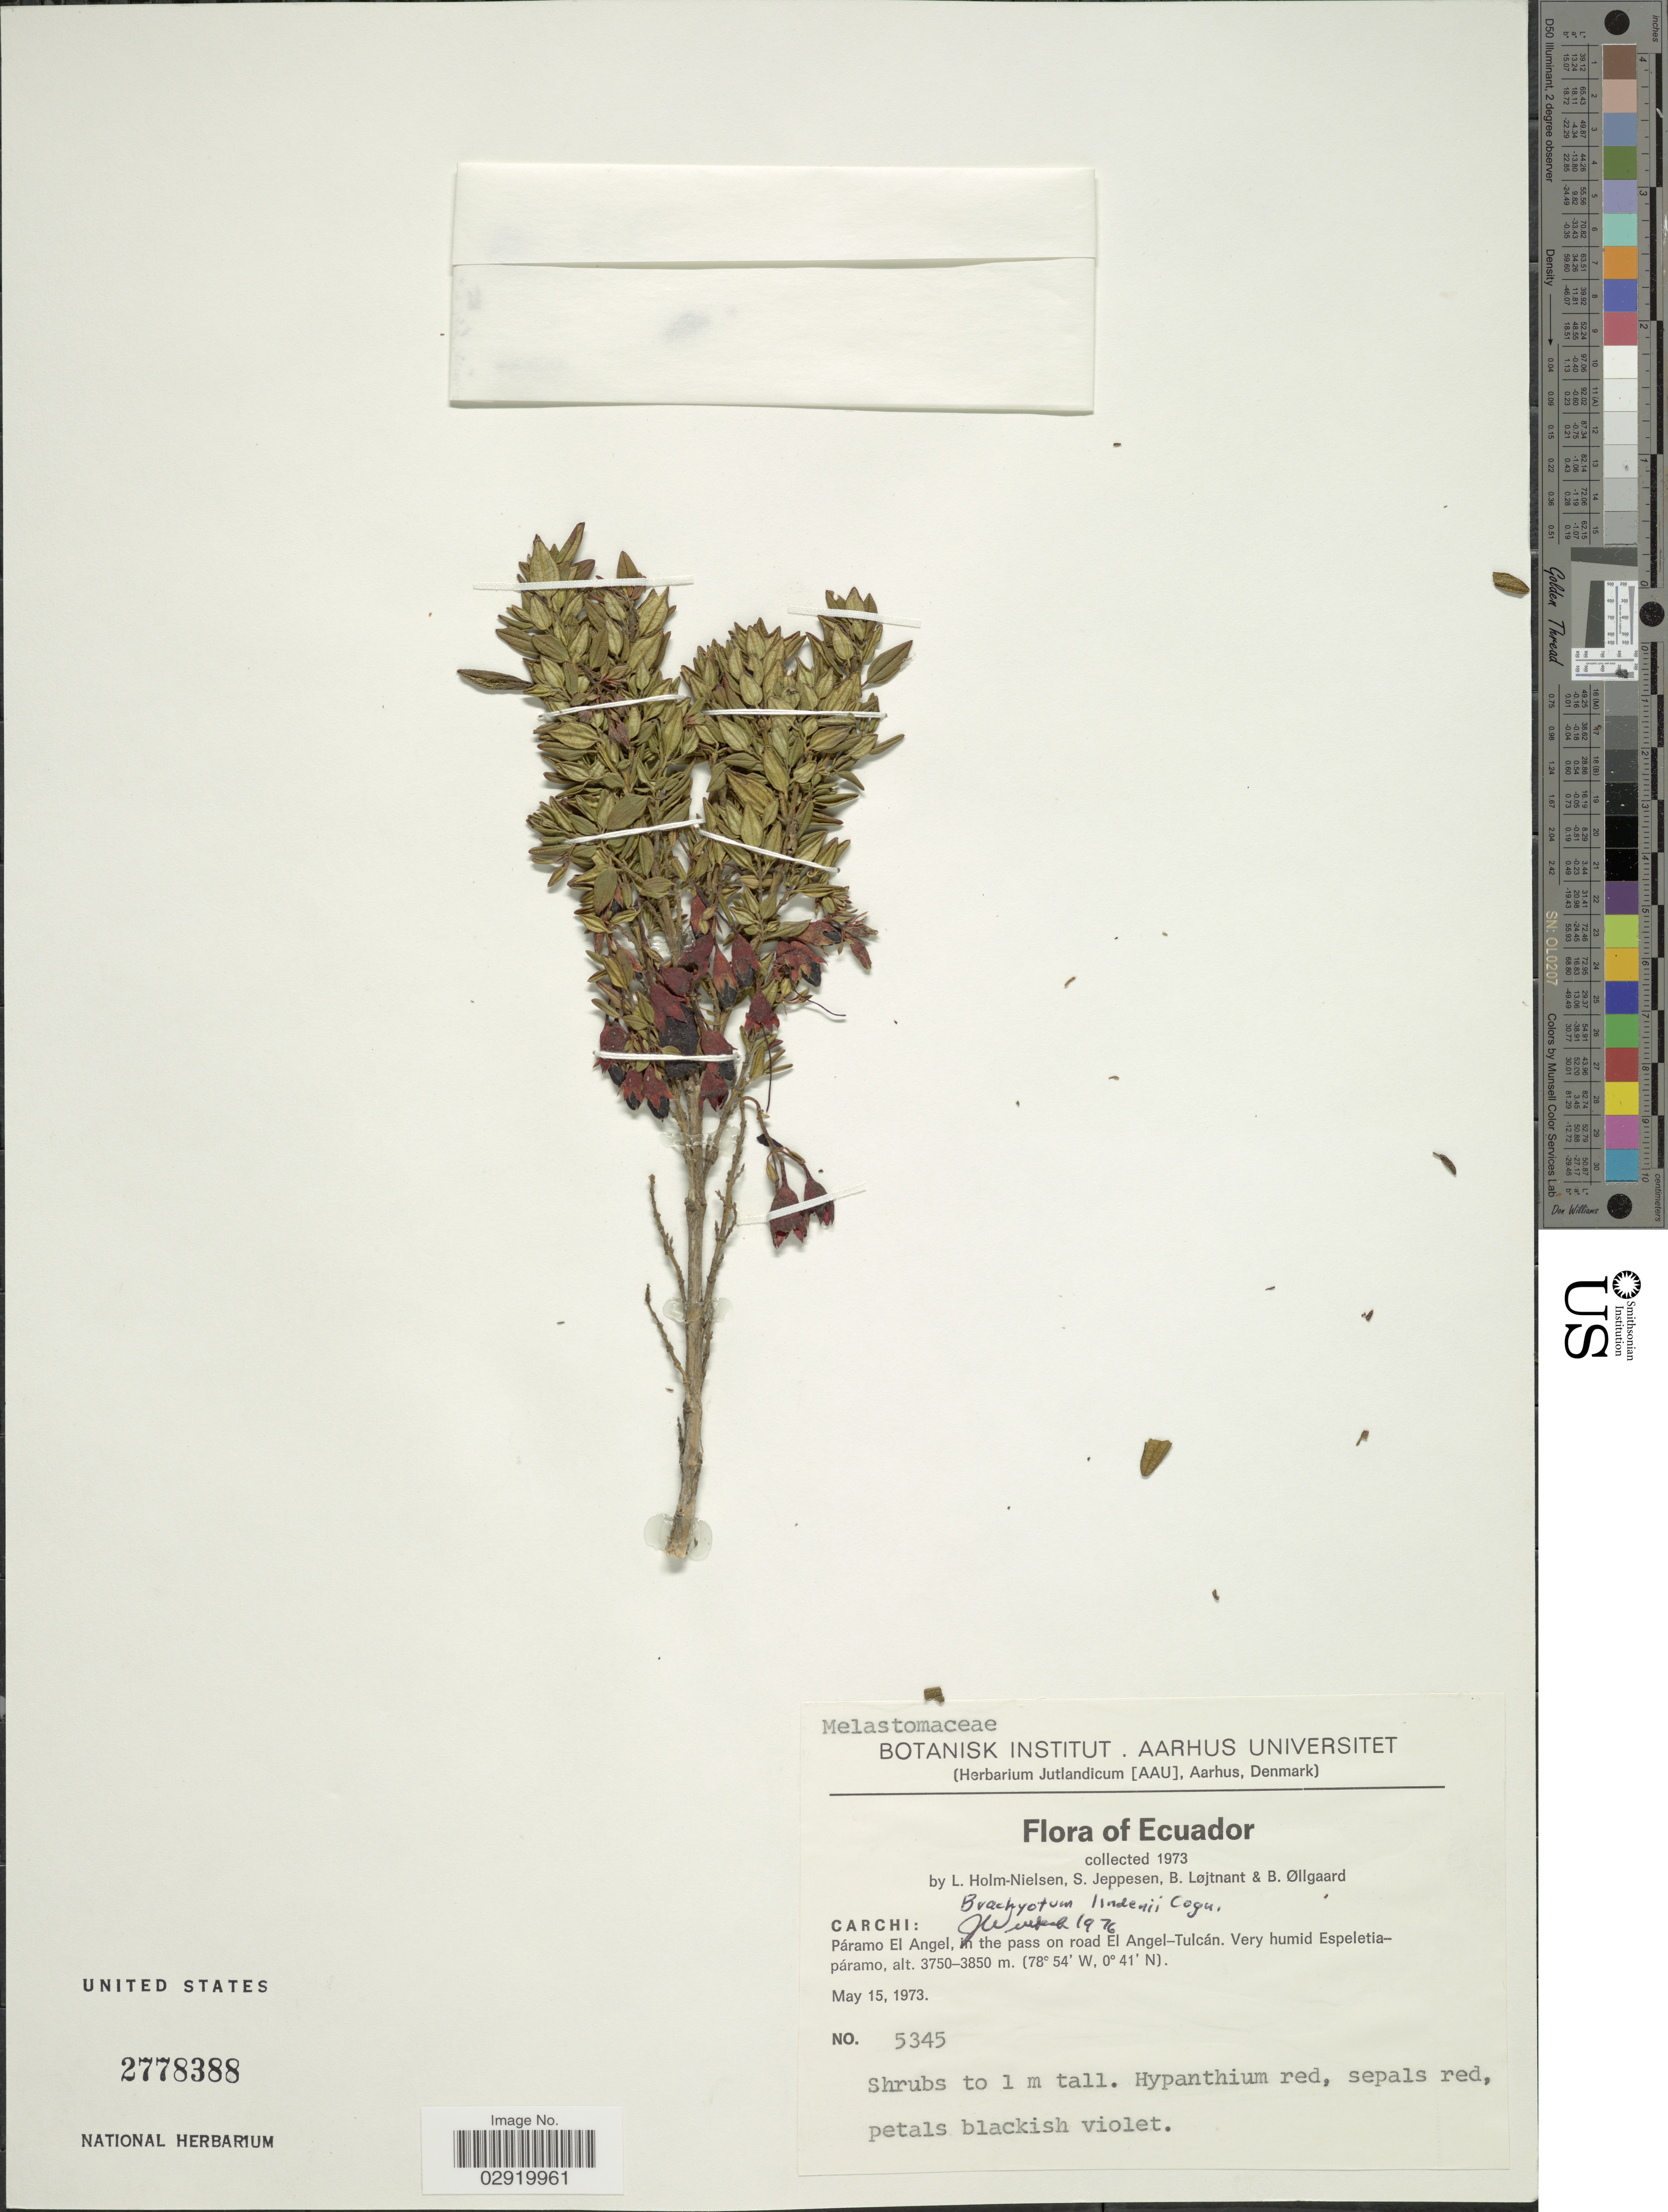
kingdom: Plantae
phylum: Tracheophyta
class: Magnoliopsida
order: Myrtales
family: Melastomataceae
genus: Brachyotum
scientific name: Brachyotum lindenii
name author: Cogn.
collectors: L. Holm-Nielsen, S. Jeppesen, B. Löjtnant & B. Øllgaard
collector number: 5345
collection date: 1973-05-15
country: Ecuador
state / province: Carchi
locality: Páramo El Angel, in the pass on road El Angel-Tulcán. Very humid Espeletia-páramo.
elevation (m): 3750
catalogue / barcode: US 2778388